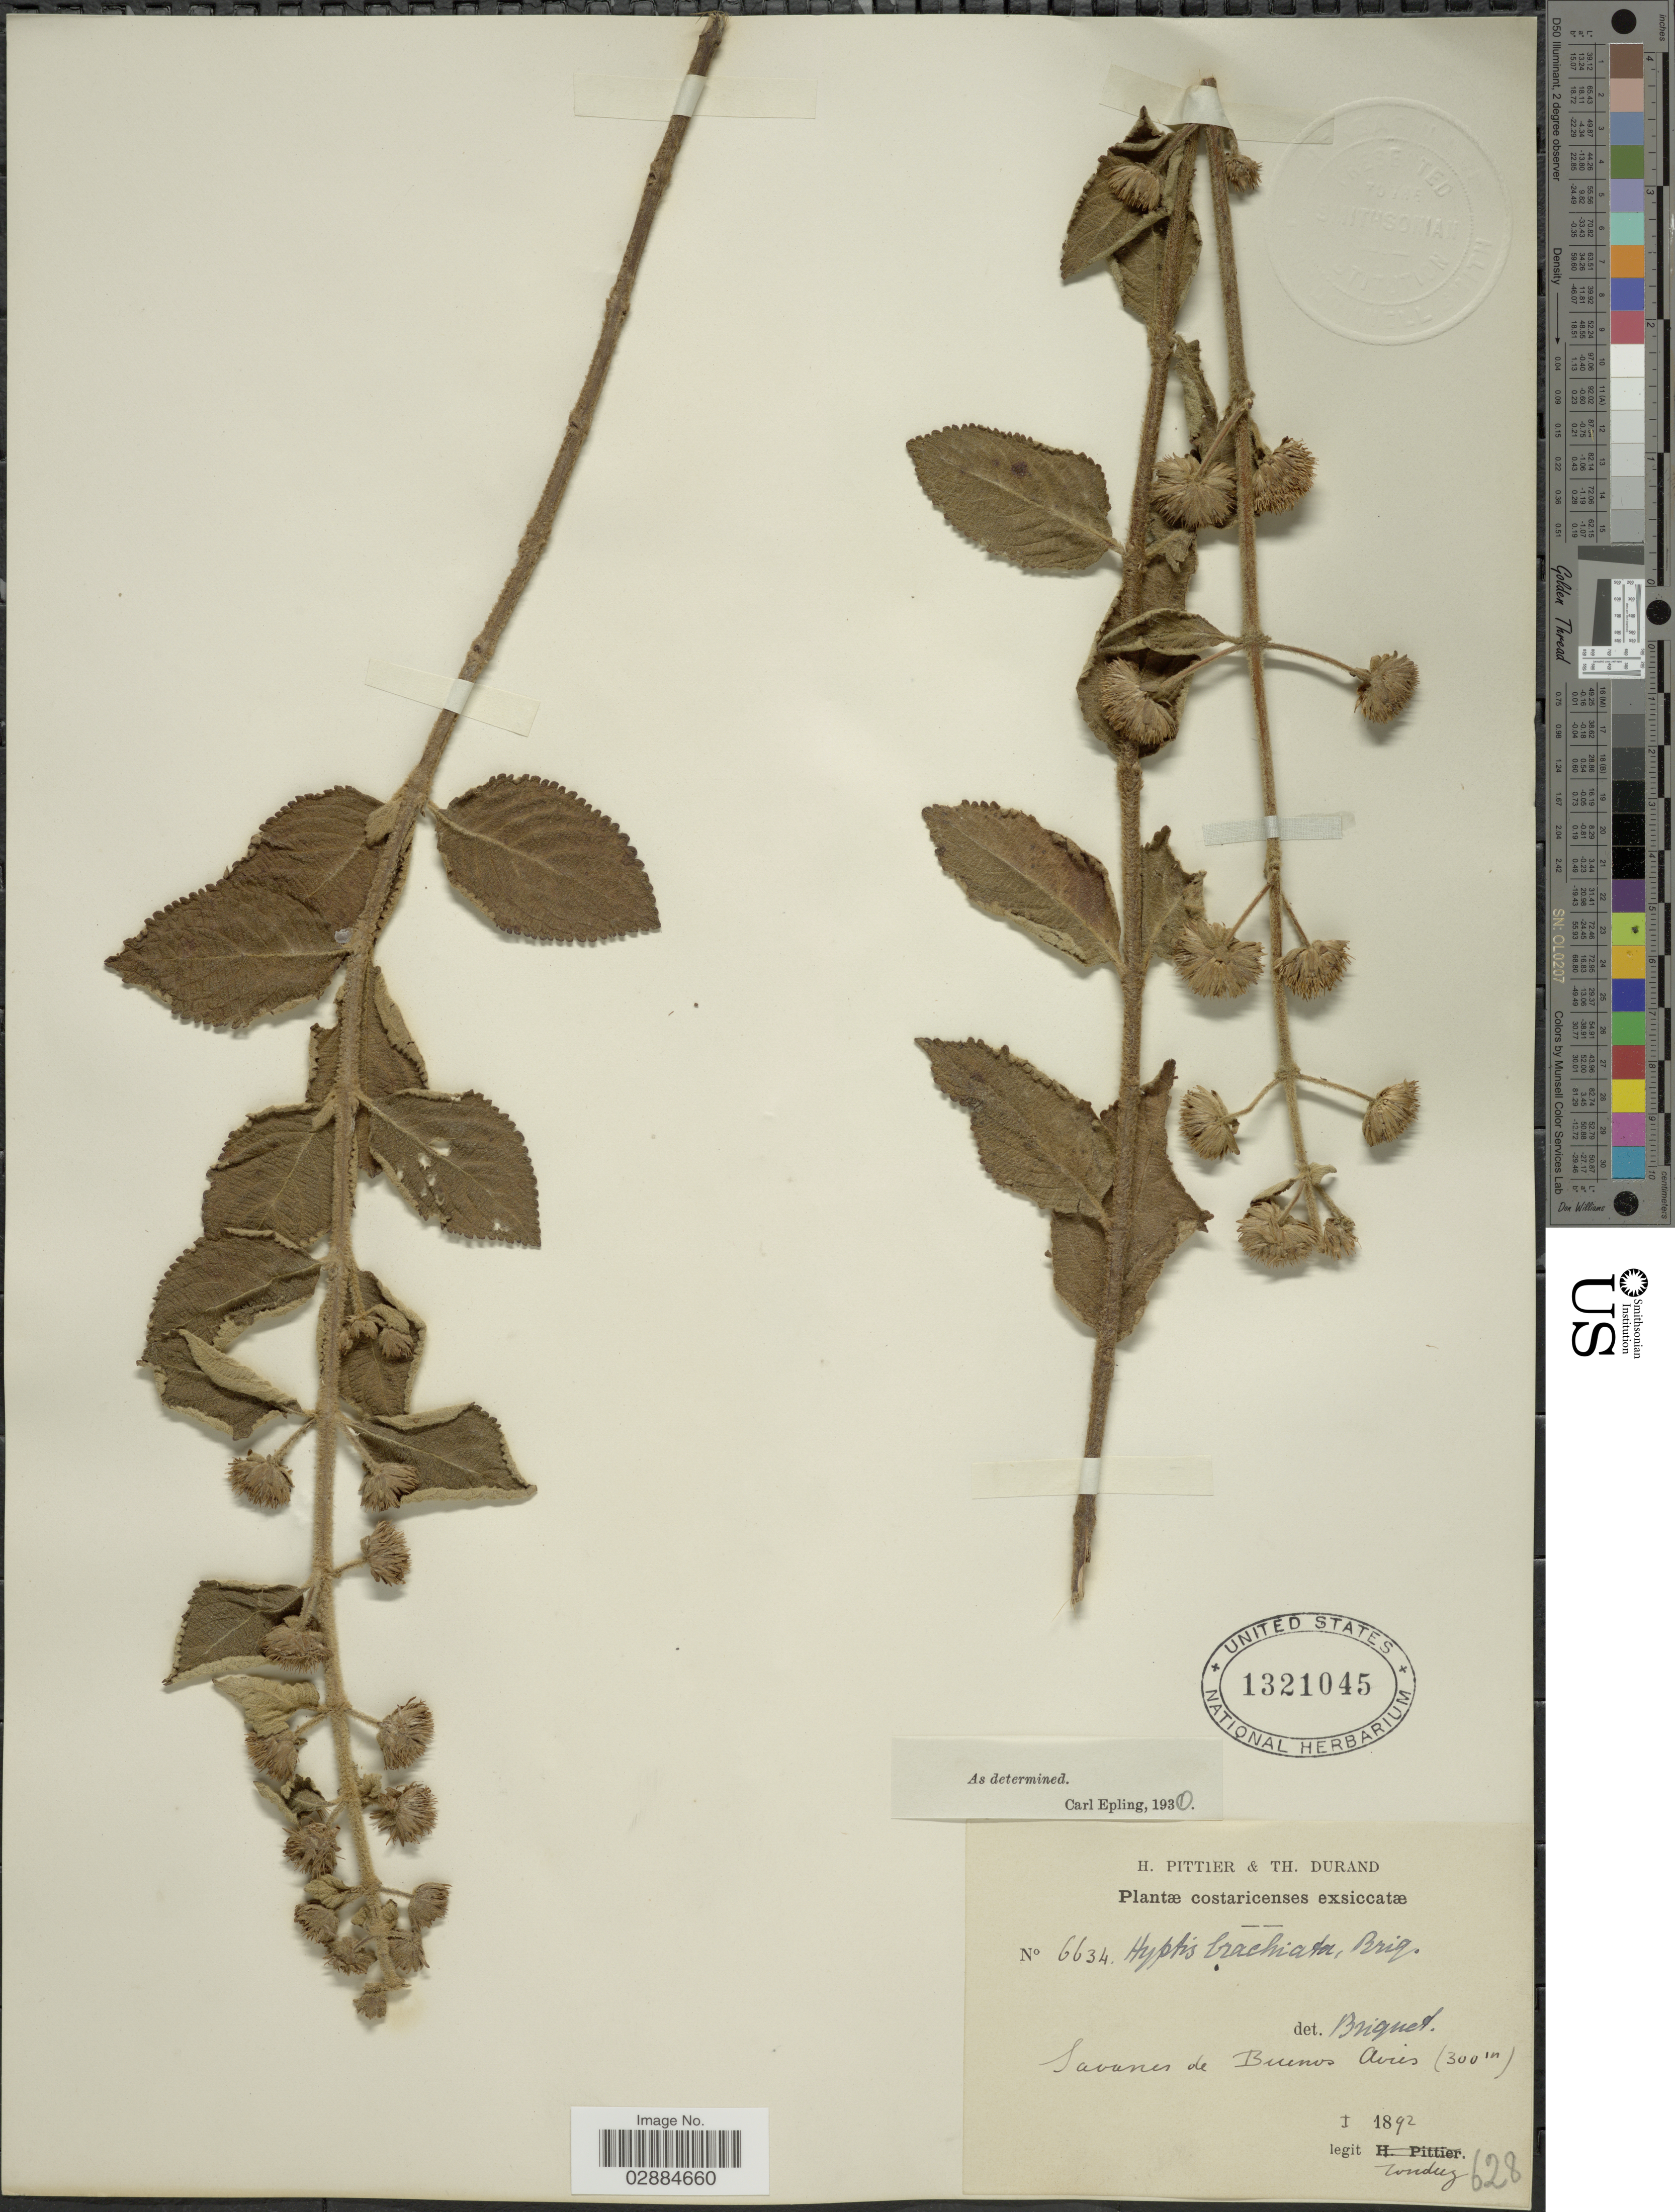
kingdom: Plantae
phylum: Tracheophyta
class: Magnoliopsida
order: Lamiales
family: Lamiaceae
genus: Hyptis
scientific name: Hyptis brachiata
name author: Briq.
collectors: Tonduz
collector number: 628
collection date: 1892-01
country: Costa Rica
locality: Savanes des Buenos Aires.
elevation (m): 300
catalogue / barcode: US 1321045